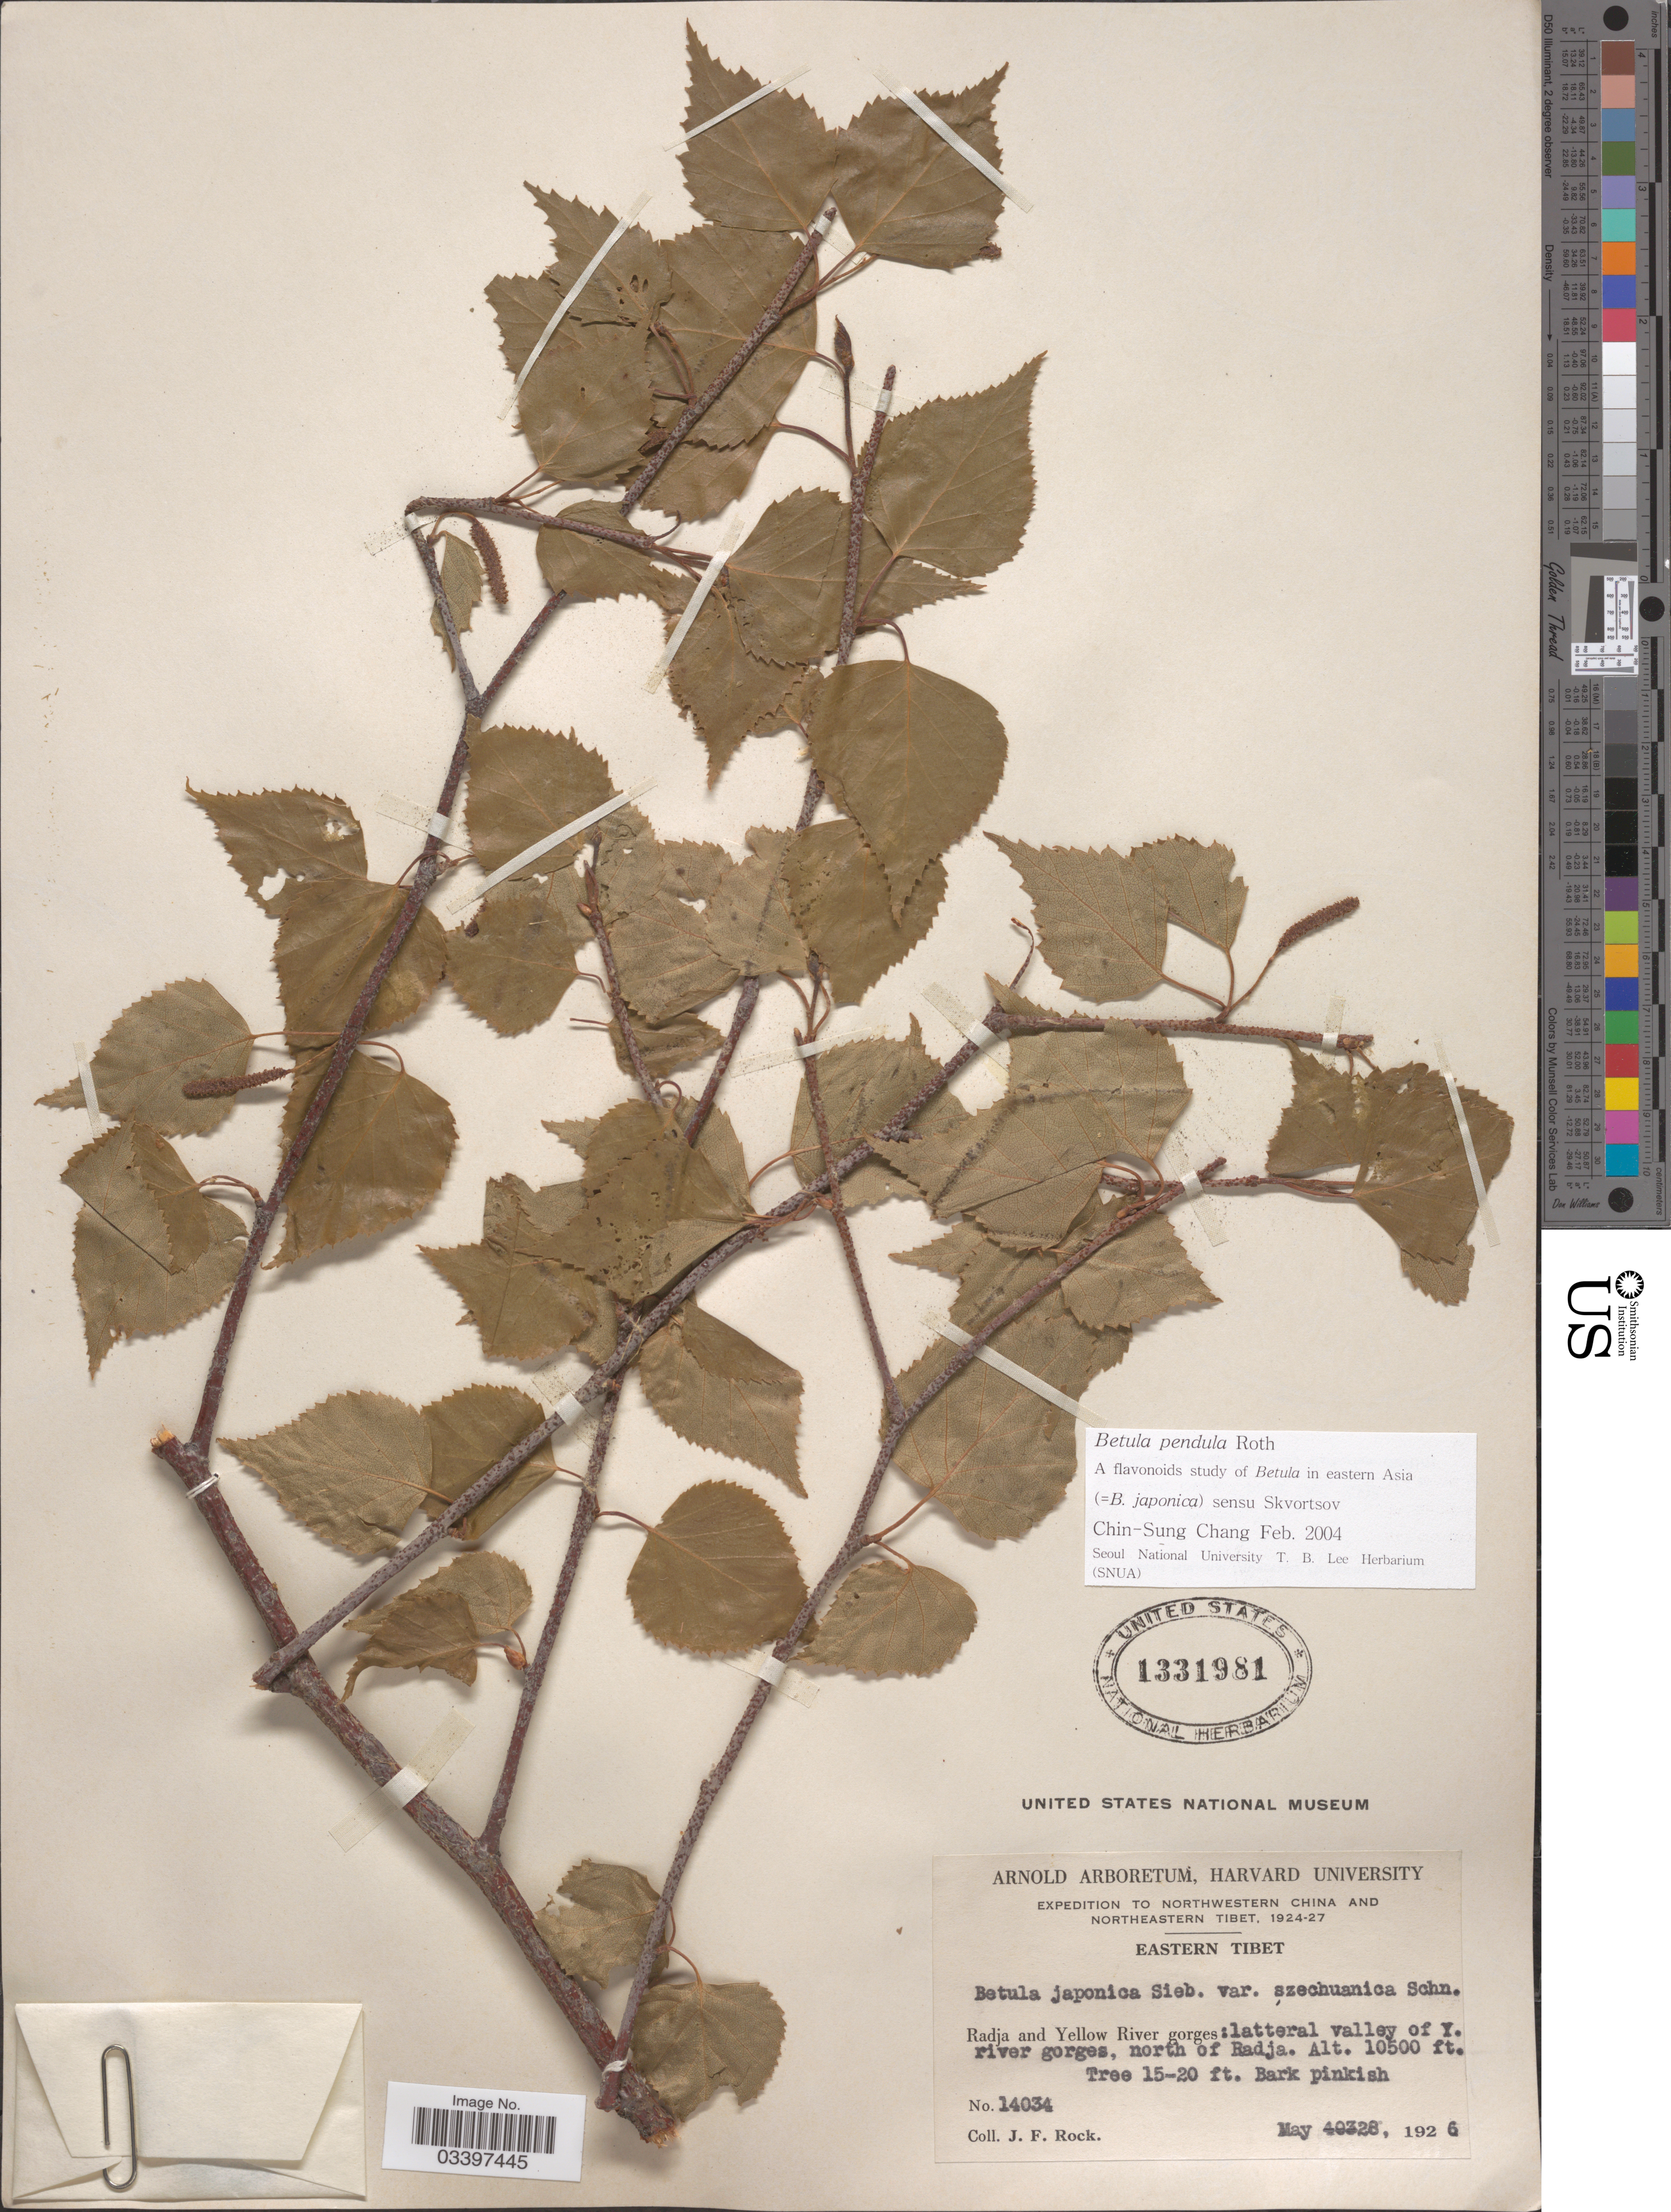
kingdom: Plantae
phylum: Tracheophyta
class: Magnoliopsida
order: Fagales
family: Betulaceae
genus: Betula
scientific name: Betula pendula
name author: Roth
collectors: J. Rock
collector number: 14034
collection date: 1926-05-28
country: China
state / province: Xizang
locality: Northeastern Tibet. Eastern Tibet. Radja and Yellow River gorges: latteral valley of Y. river gorges, north of Radja.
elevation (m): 3200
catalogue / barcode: US 1331981